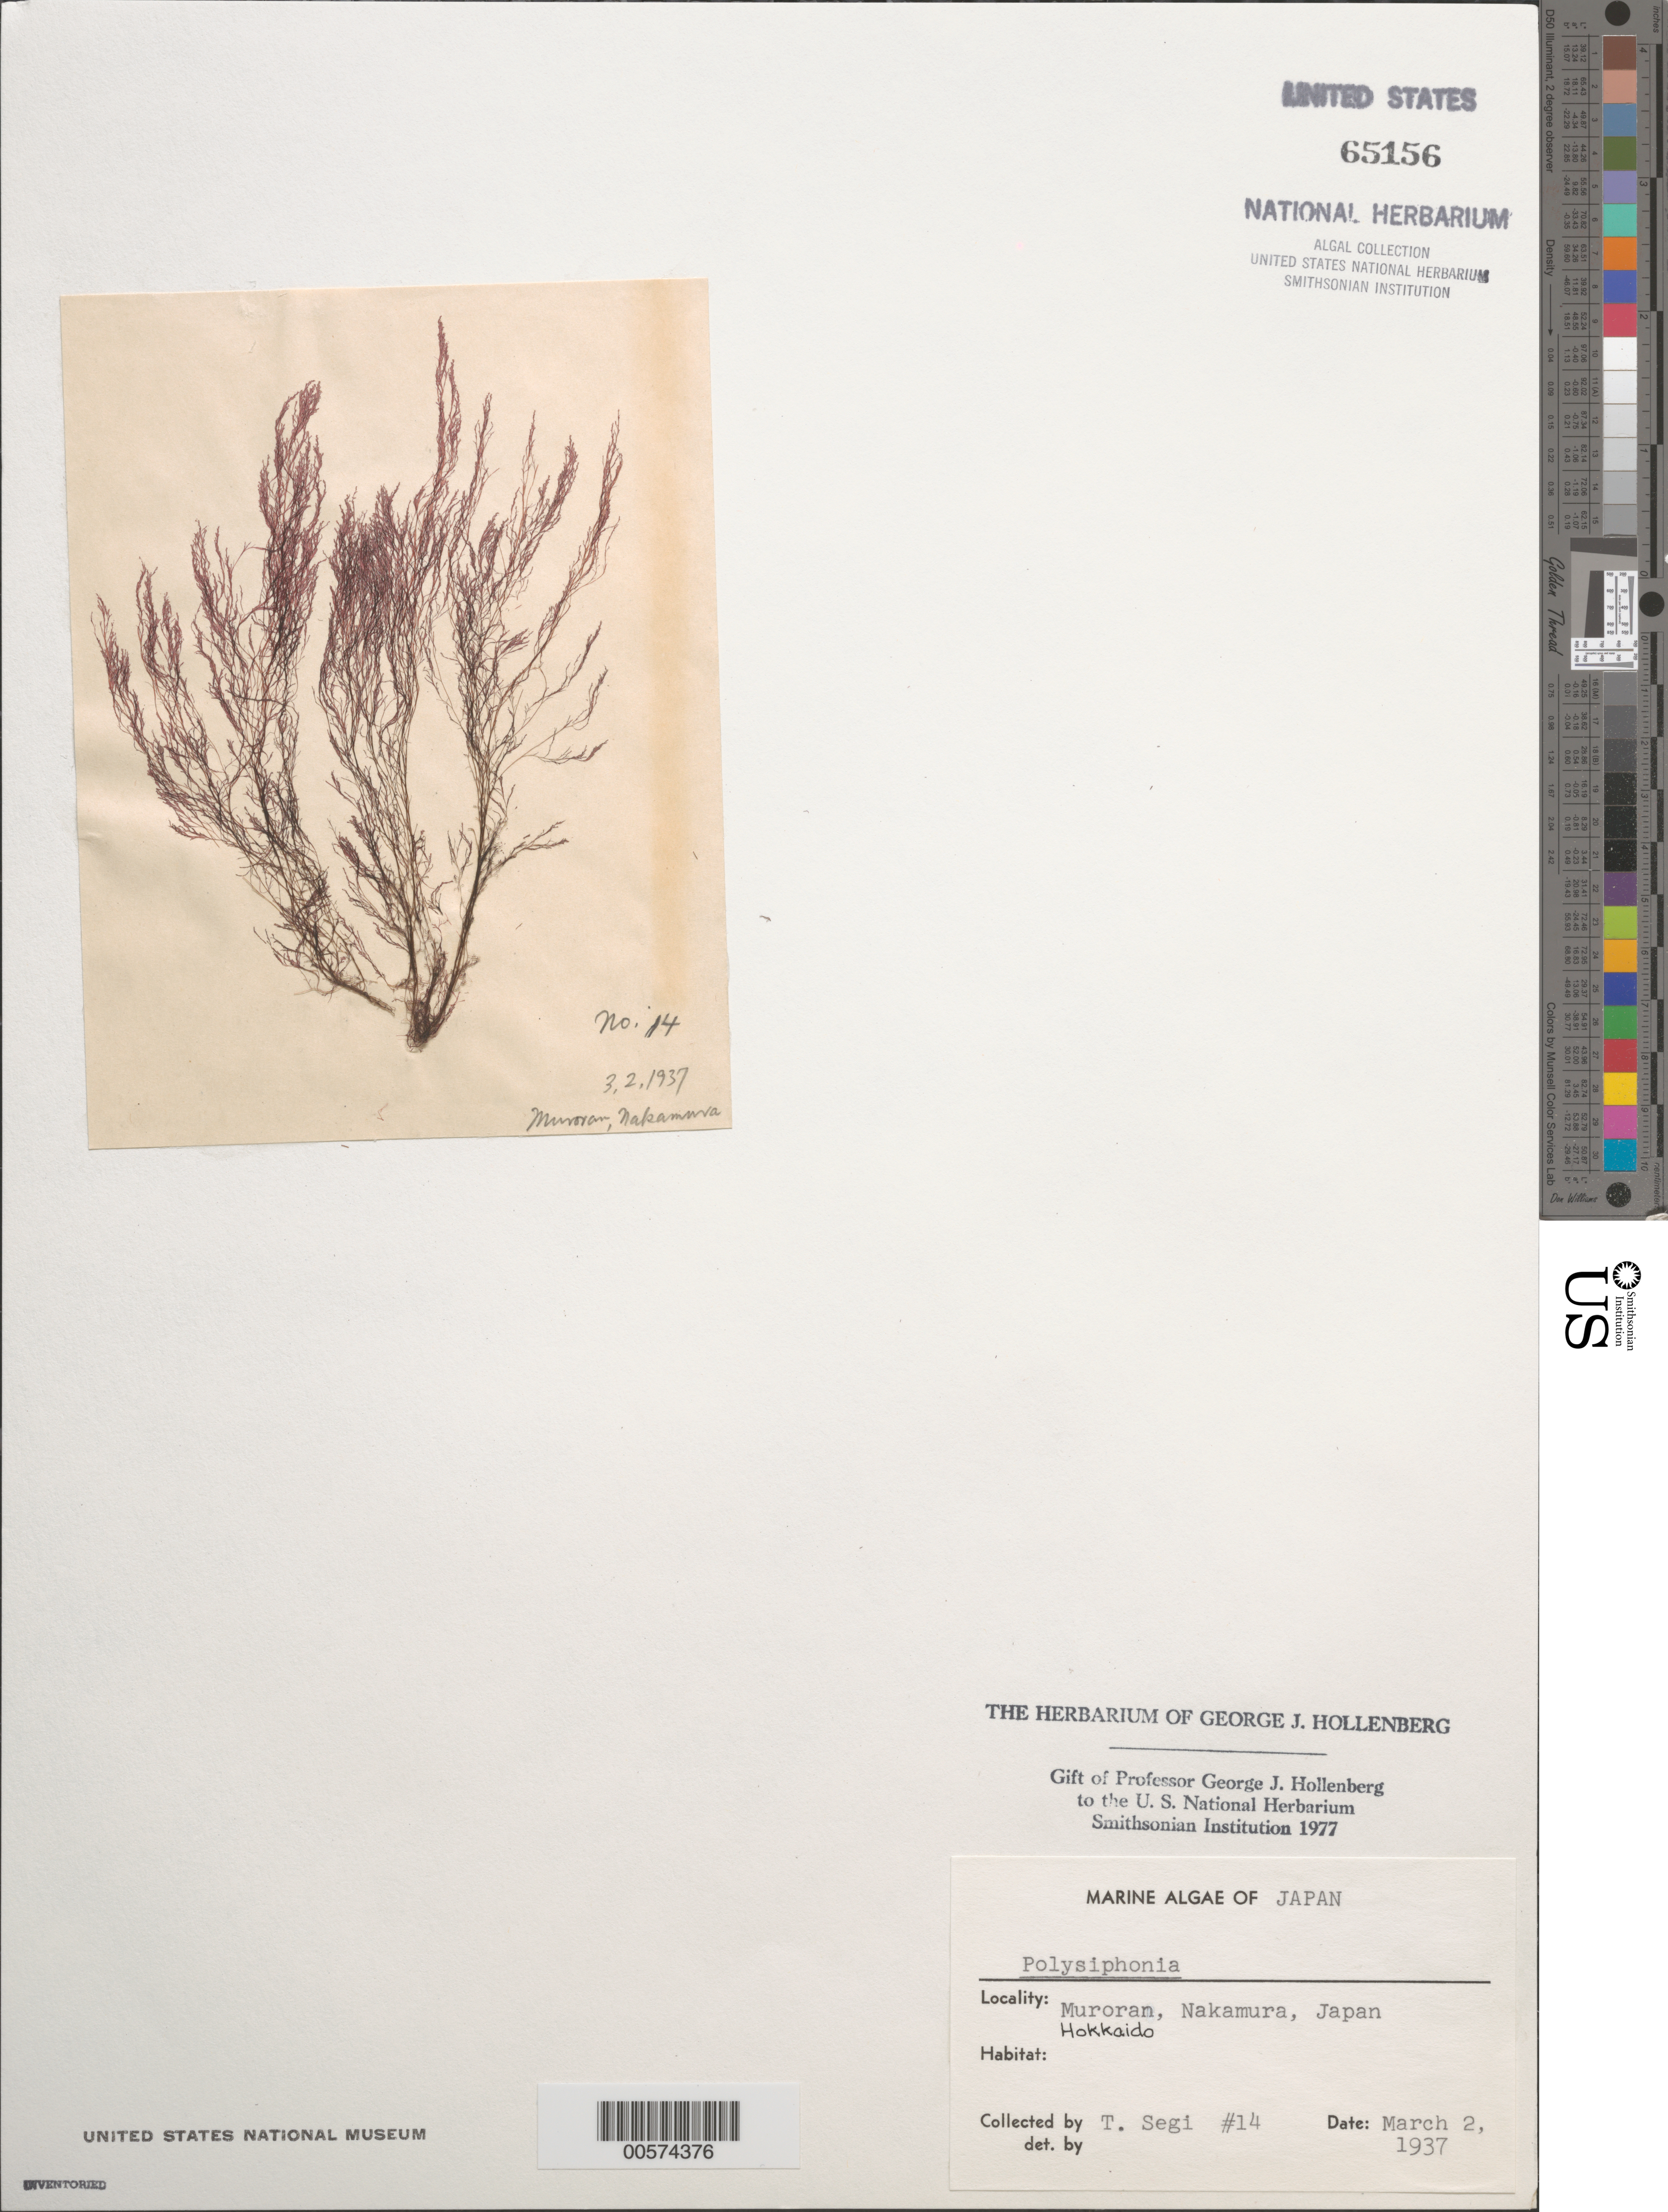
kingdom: Plantae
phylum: Rhodophyta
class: Florideophyceae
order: Ceramiales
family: Rhodomelaceae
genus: Polysiphonia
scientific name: Polysiphonia sp.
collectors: T. Segi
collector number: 14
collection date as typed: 02 Mar 1937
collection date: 1937-03-02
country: Japan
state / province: Hokkaido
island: Hokkaido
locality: Muroran, Nakamura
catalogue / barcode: US 65156